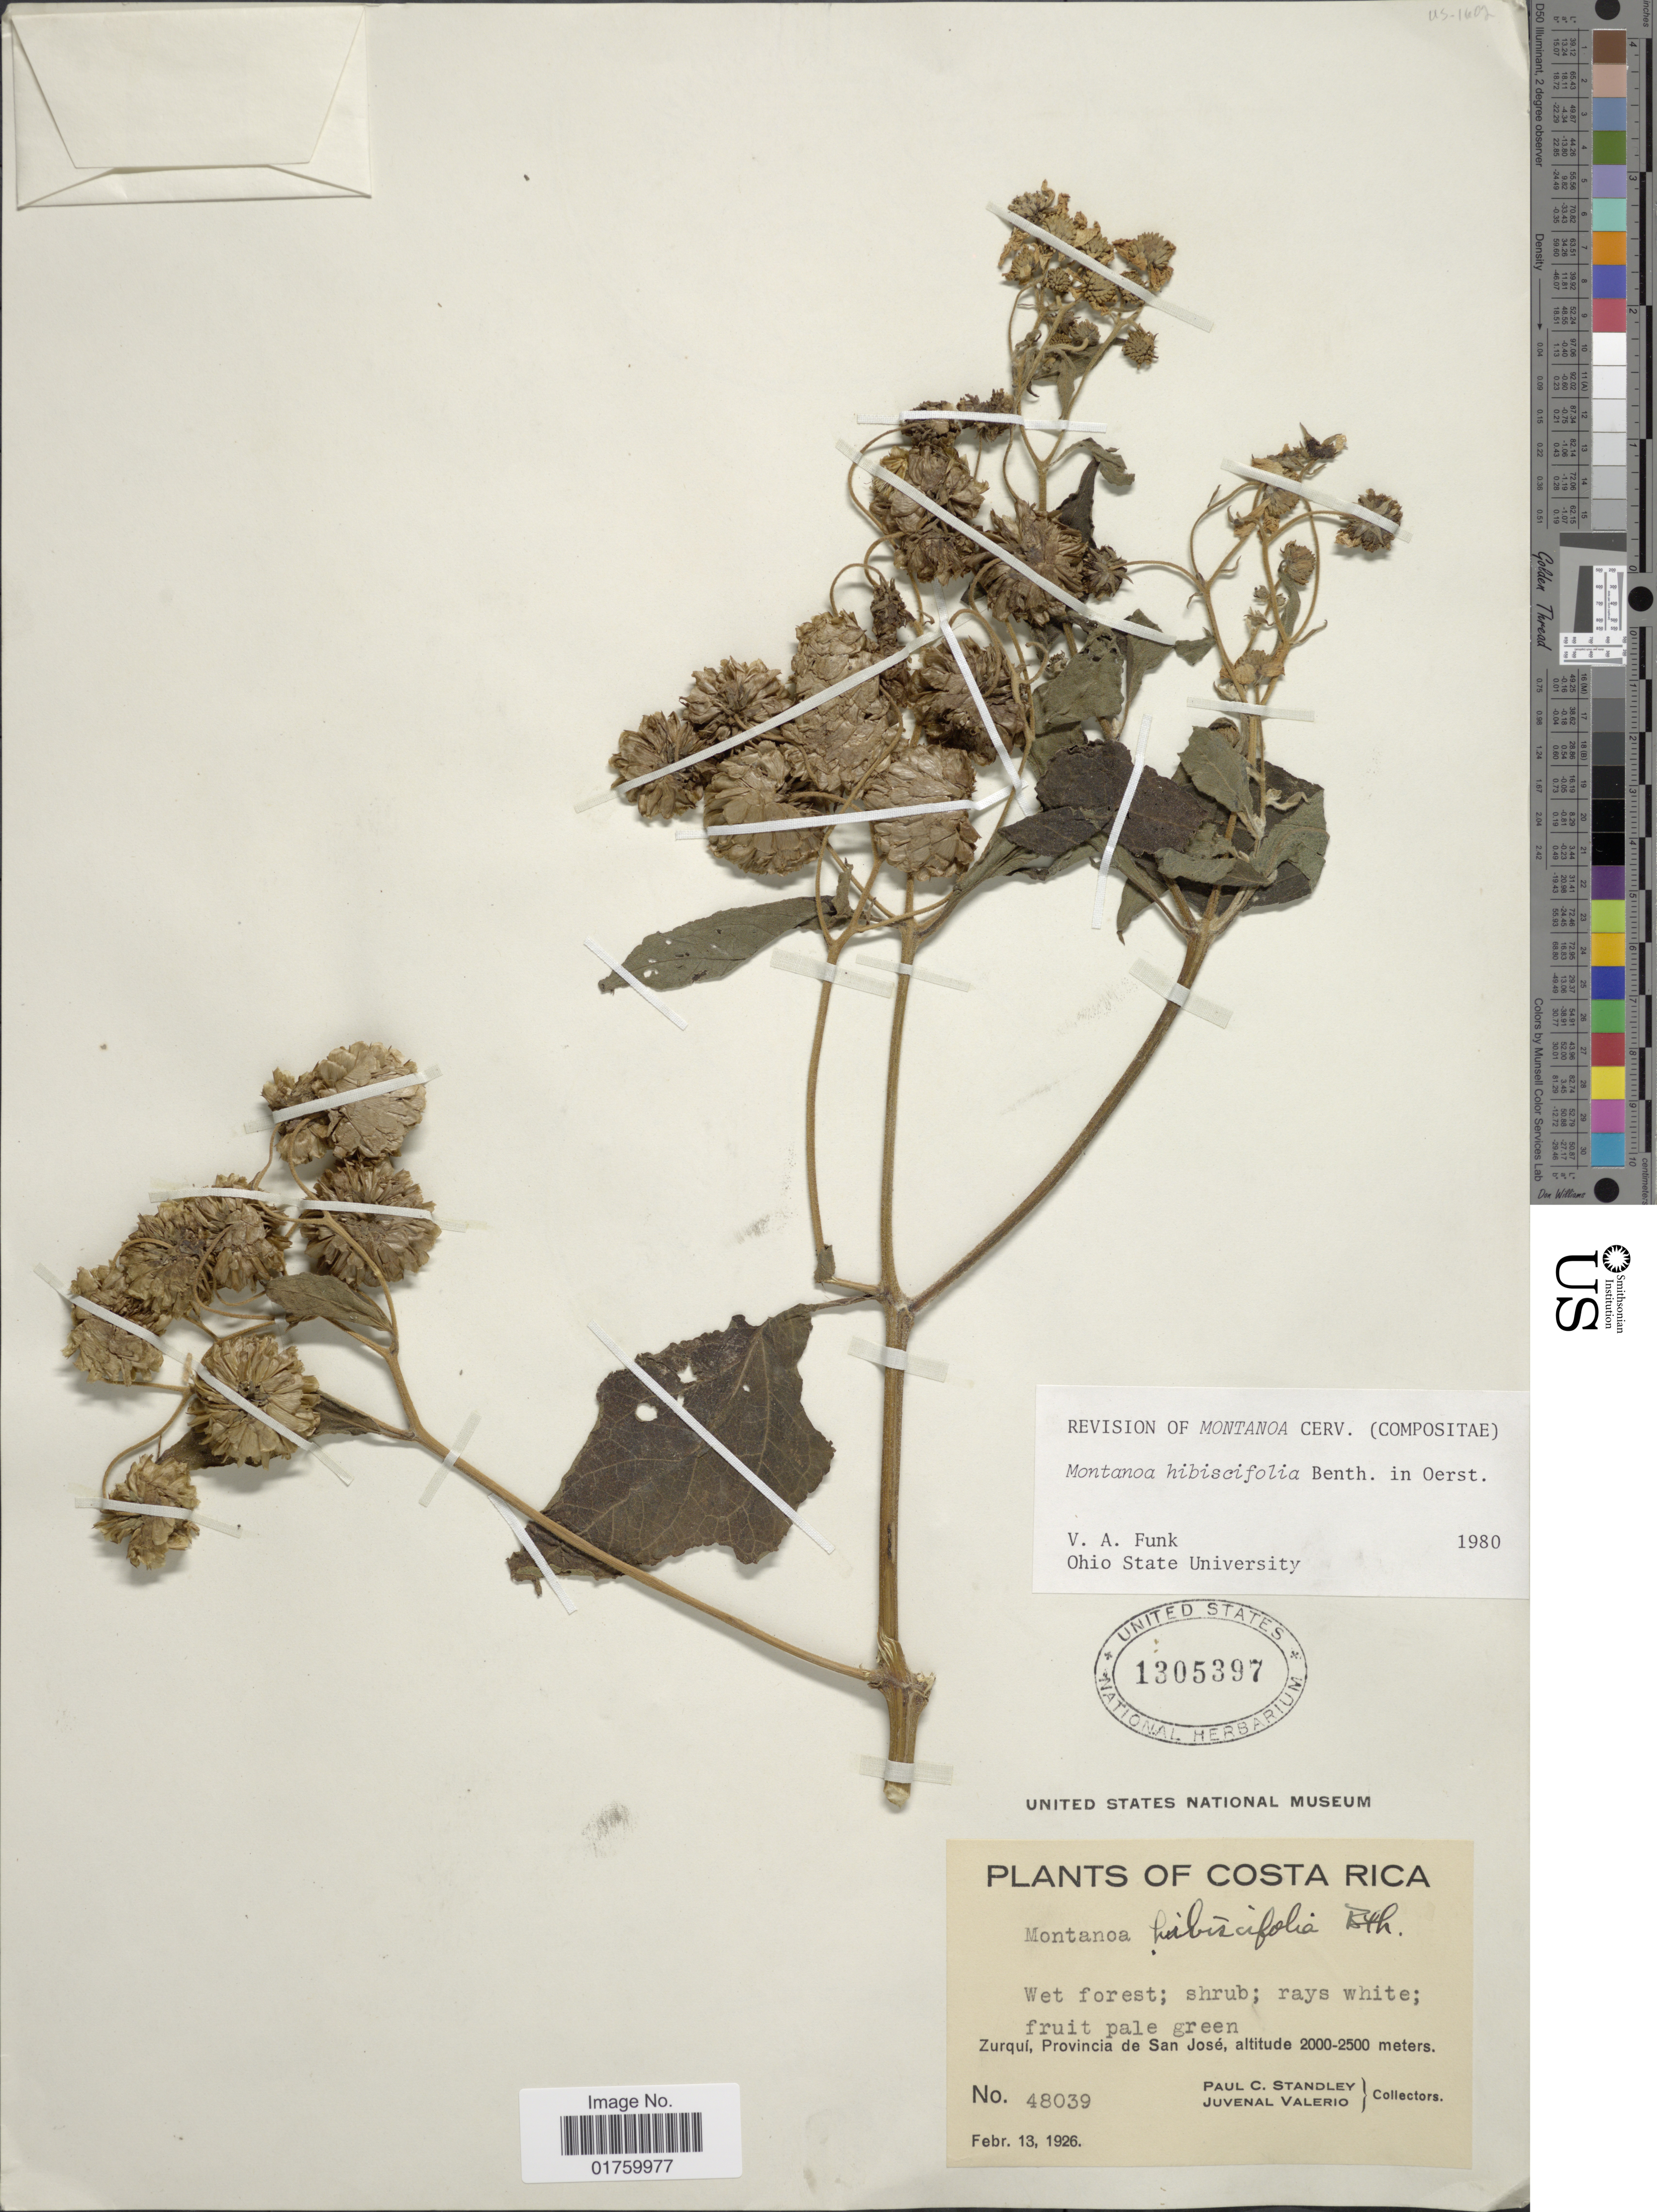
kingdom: Plantae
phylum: Tracheophyta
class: Magnoliopsida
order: Asterales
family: Asteraceae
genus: Montanoa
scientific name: Montanoa hibiscifolia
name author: Benth.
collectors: P. C. Standley & J. Valerio R.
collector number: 48039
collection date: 1926-02-13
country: Costa Rica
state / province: San José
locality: Zurqui.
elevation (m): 2000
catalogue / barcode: US 1305397